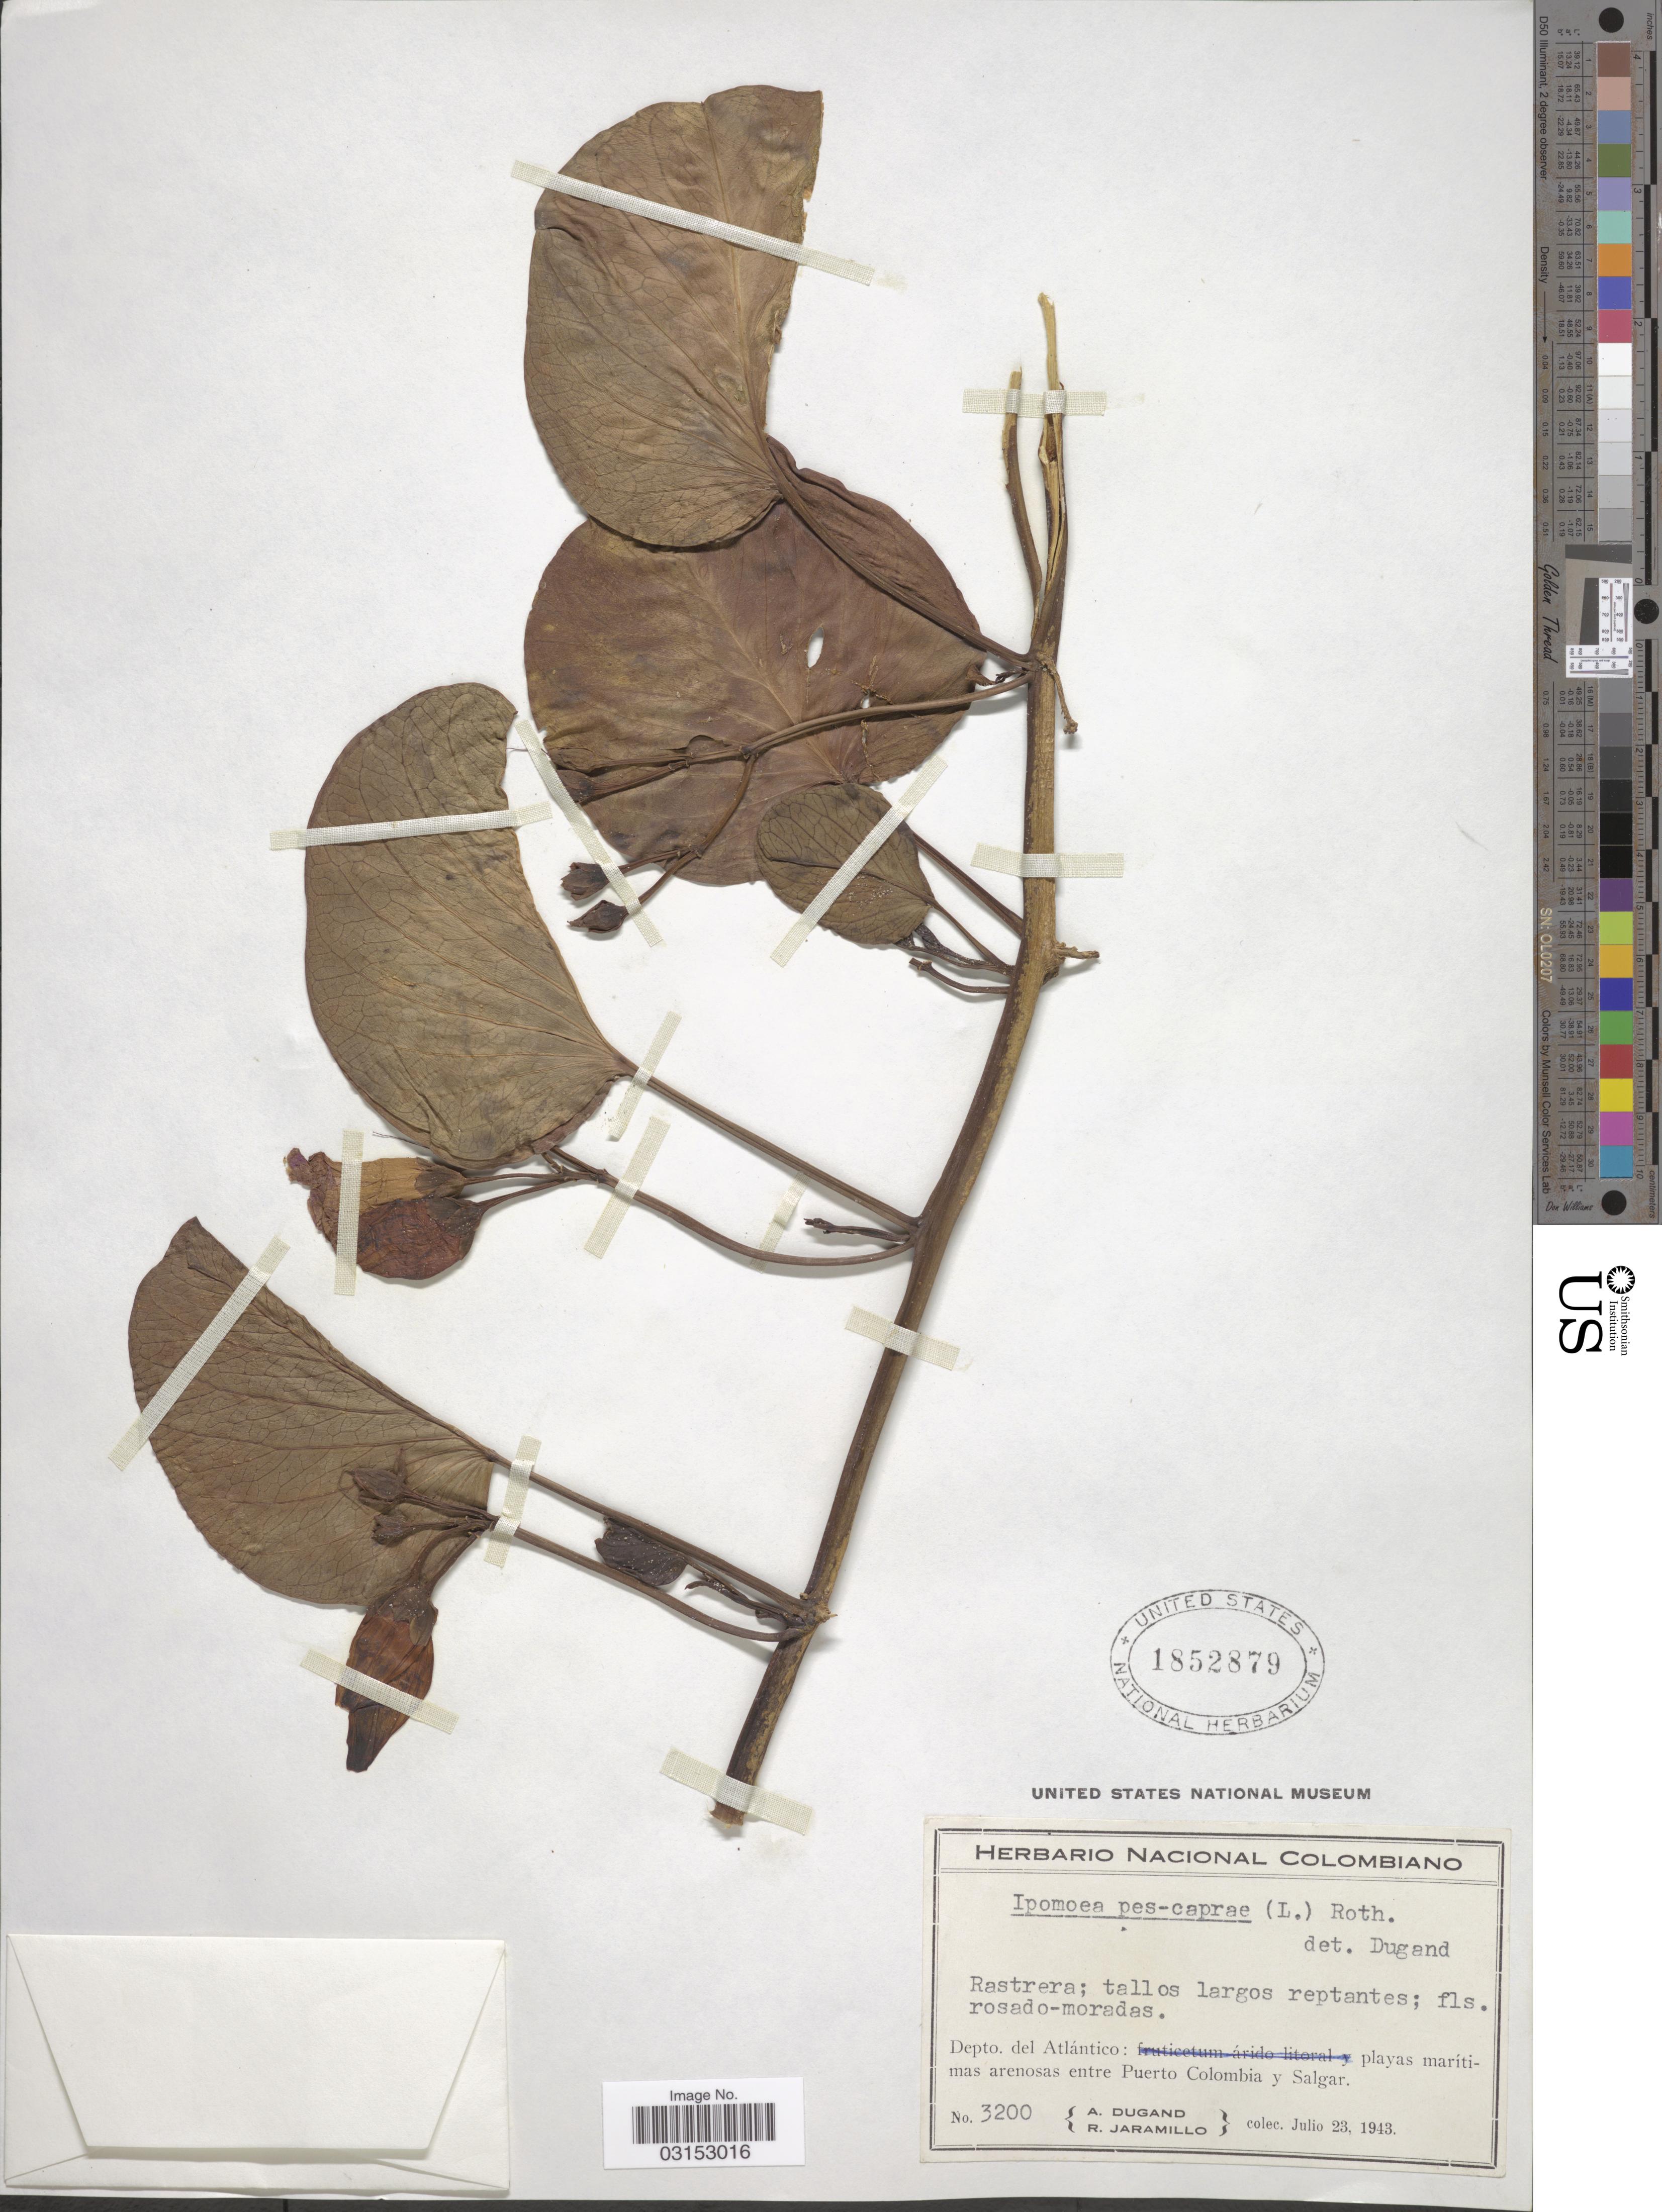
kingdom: Plantae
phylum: Tracheophyta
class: Magnoliopsida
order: Solanales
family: Convolvulaceae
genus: Ipomoea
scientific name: Ipomoea pes-caprae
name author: (L.) R. Br.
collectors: A. Dugand & R. Jaramillo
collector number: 3200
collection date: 1943-07-23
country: Colombia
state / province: Atlántico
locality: Depto. del Atlántico: playas marítimas arenosas entre Puerto Colombia y Salgar.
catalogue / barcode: US 1852879